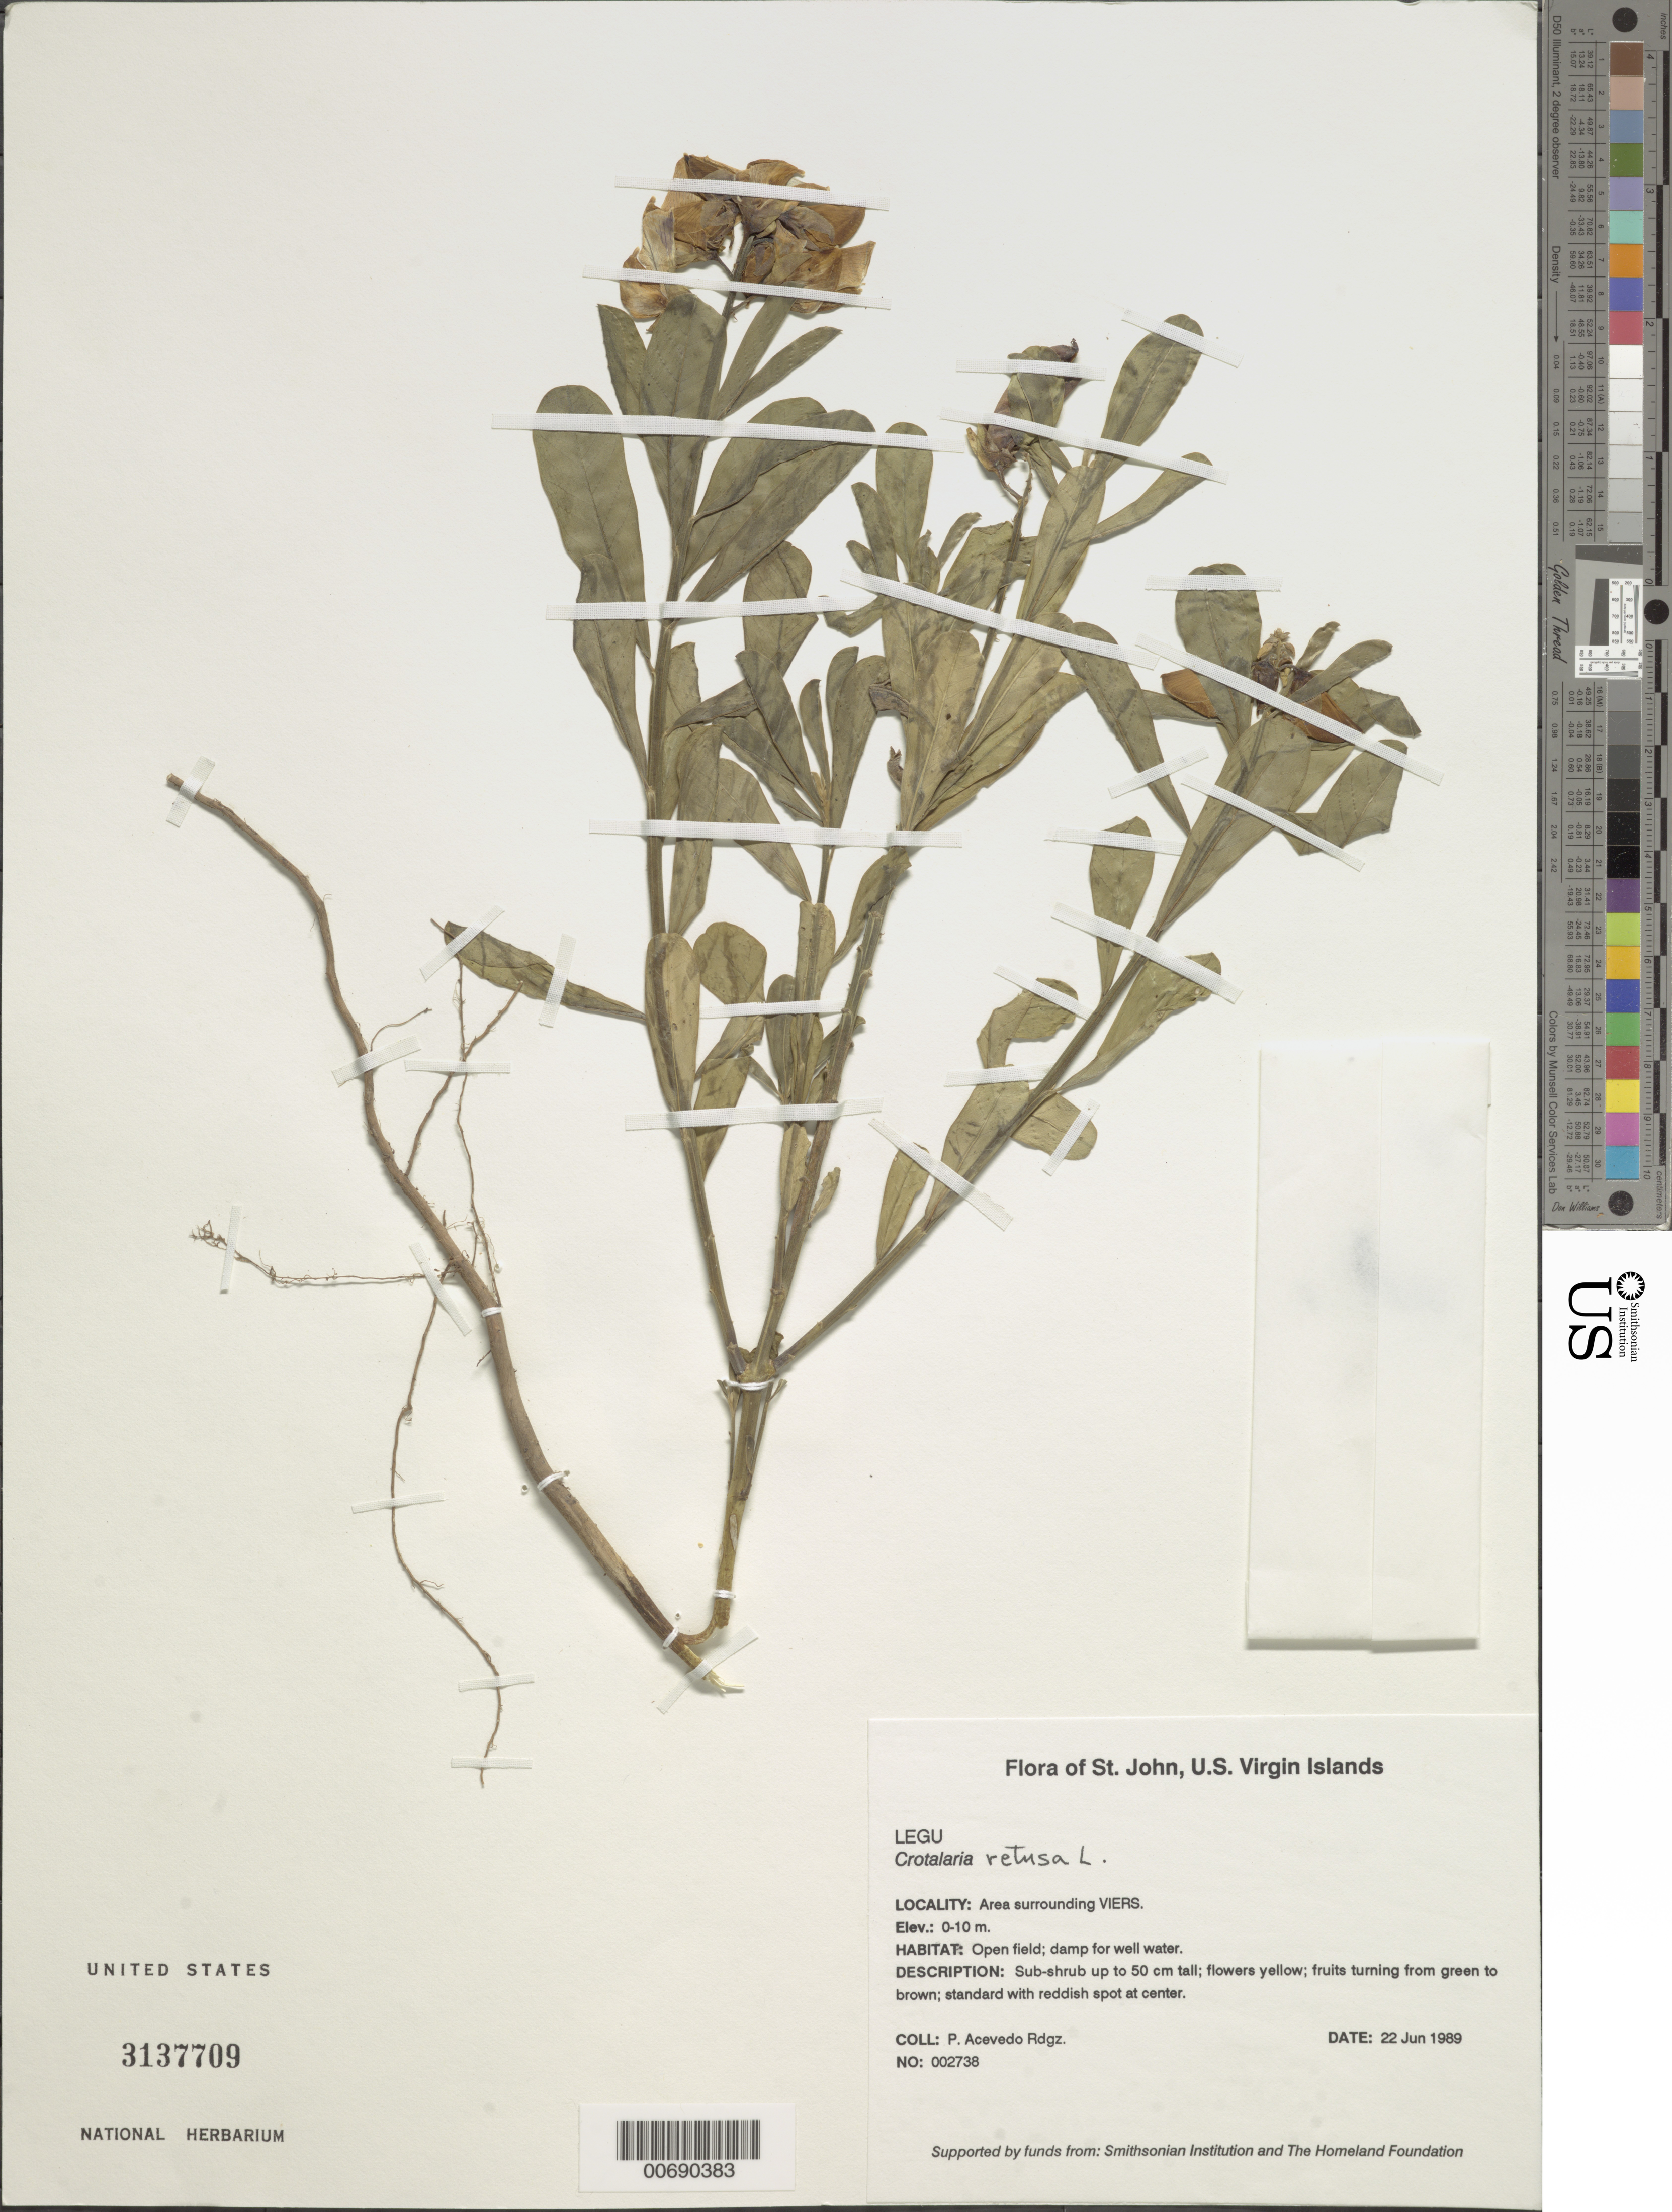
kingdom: Plantae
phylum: Tracheophyta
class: Magnoliopsida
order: Fabales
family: Fabaceae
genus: Crotalaria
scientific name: Crotalaria retusa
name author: L.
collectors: P. Acevedo-Rodr.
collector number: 2738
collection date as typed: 22 Jun 1989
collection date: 1989-06-22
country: U.S. Virgin Islands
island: St. John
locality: Reef Bay Quarter, area surrounding VIERS.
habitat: Open field; damp for well water.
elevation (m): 0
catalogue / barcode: US 3137709